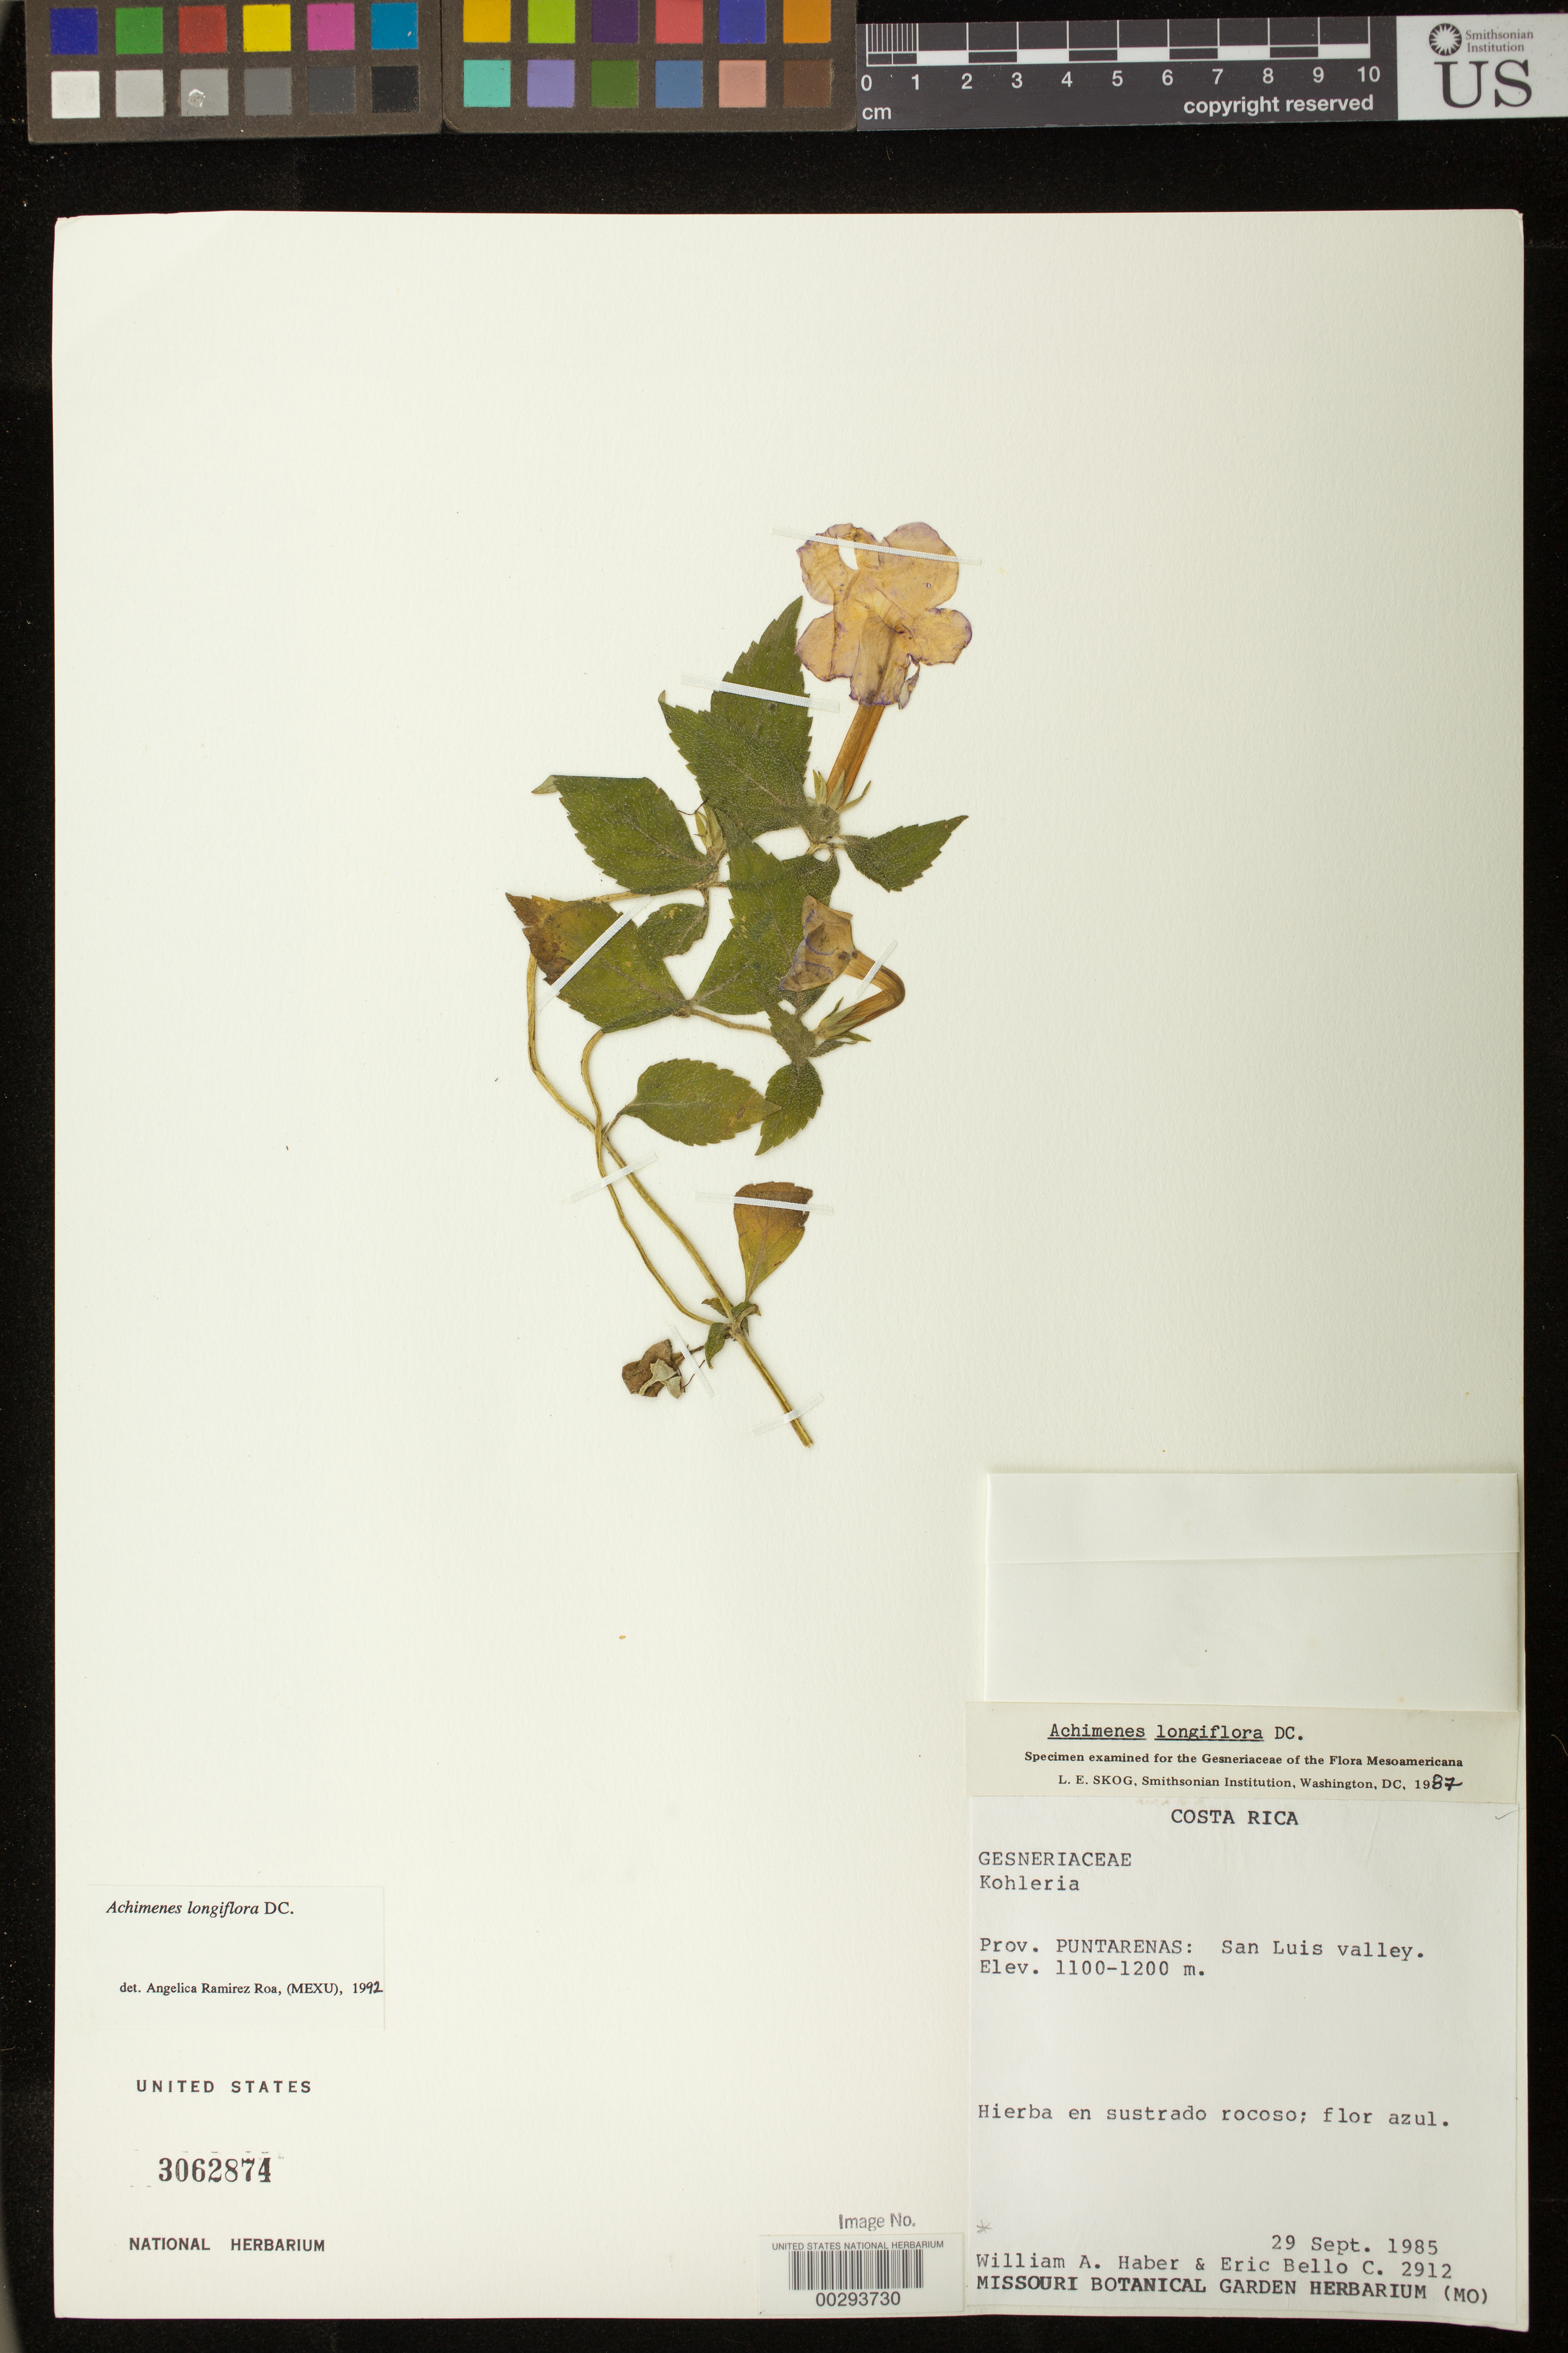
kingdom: Plantae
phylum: Tracheophyta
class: Magnoliopsida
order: Lamiales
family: Gesneriaceae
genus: Achimenes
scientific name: Achimenes longiflora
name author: DC.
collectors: W. A. Haber & E. Bello C.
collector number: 2912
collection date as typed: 29 Sep 1985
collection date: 1985-09-29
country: Costa Rica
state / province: Puntarenas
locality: San Luis Valley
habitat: on rocky substrate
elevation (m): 1100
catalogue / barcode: US 3062874